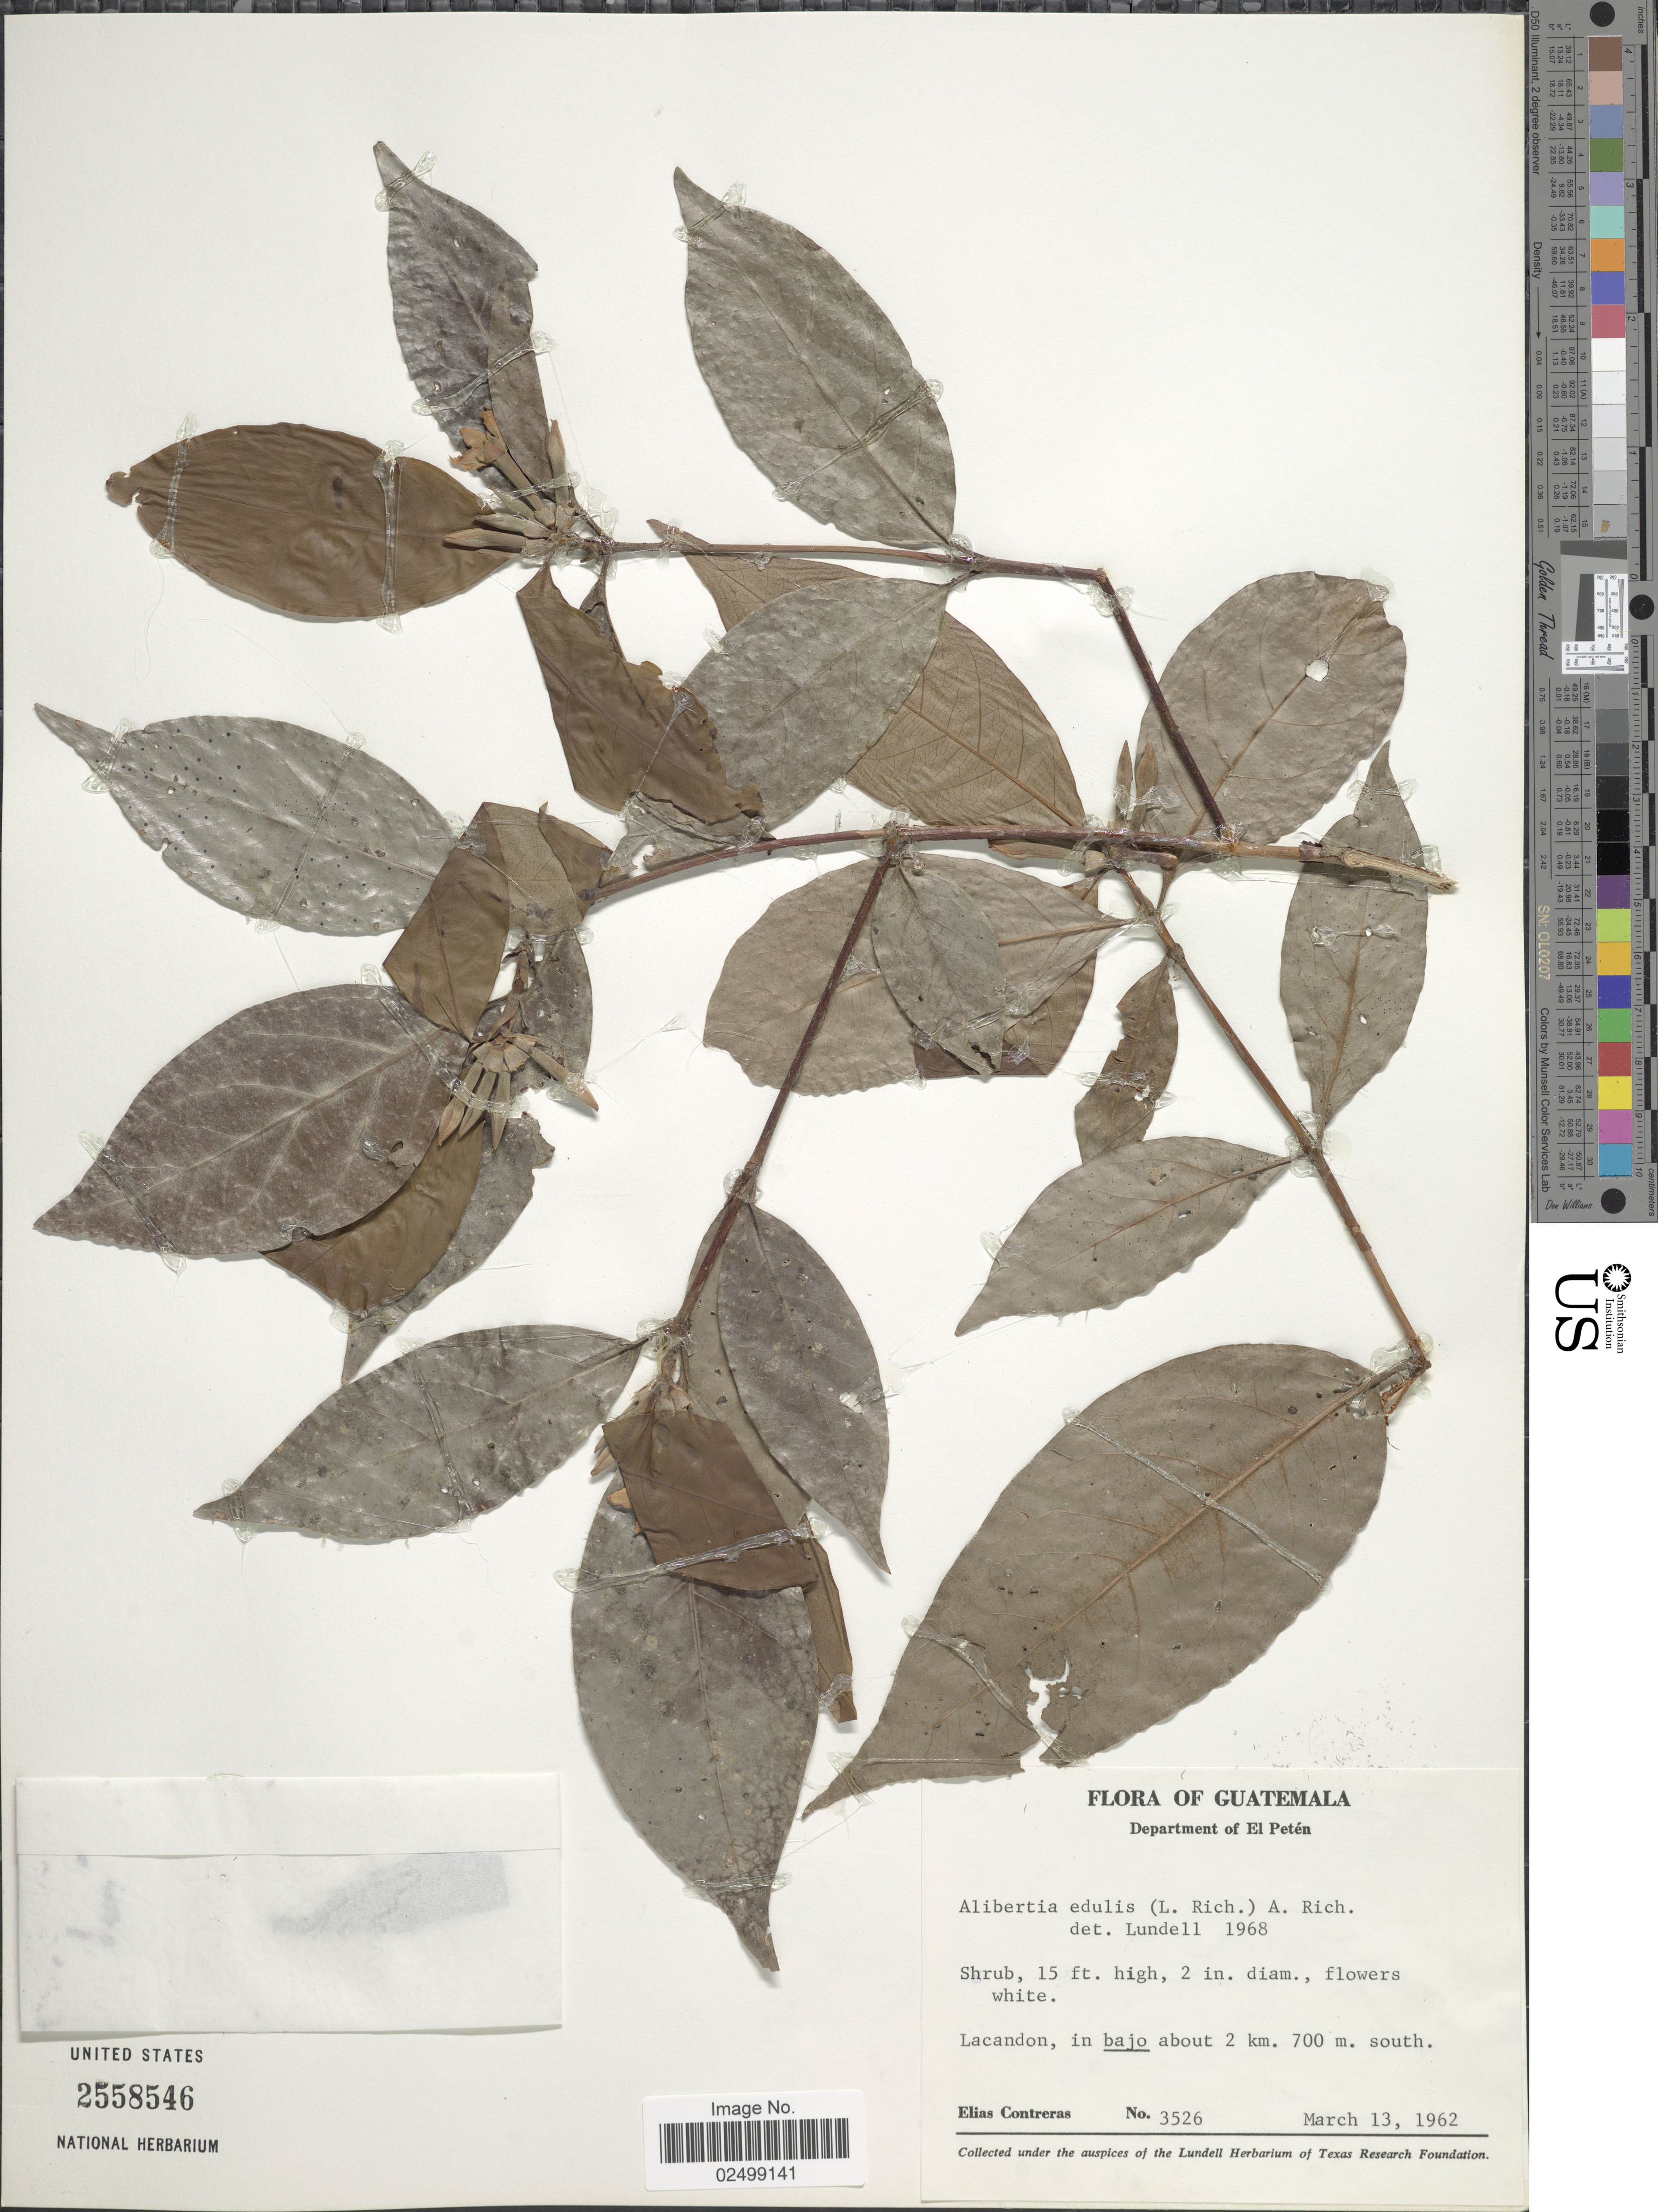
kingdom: Plantae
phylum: Tracheophyta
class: Magnoliopsida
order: Gentianales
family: Rubiaceae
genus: Alibertia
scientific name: Alibertia edulis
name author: (Rich.) A. Rich. ex DC.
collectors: E. Contreras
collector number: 3526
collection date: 1962-03-13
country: Guatemala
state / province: El Petén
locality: Department of El Peten. Lacandon, in bajo about 2 km.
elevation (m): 700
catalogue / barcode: US 2558546